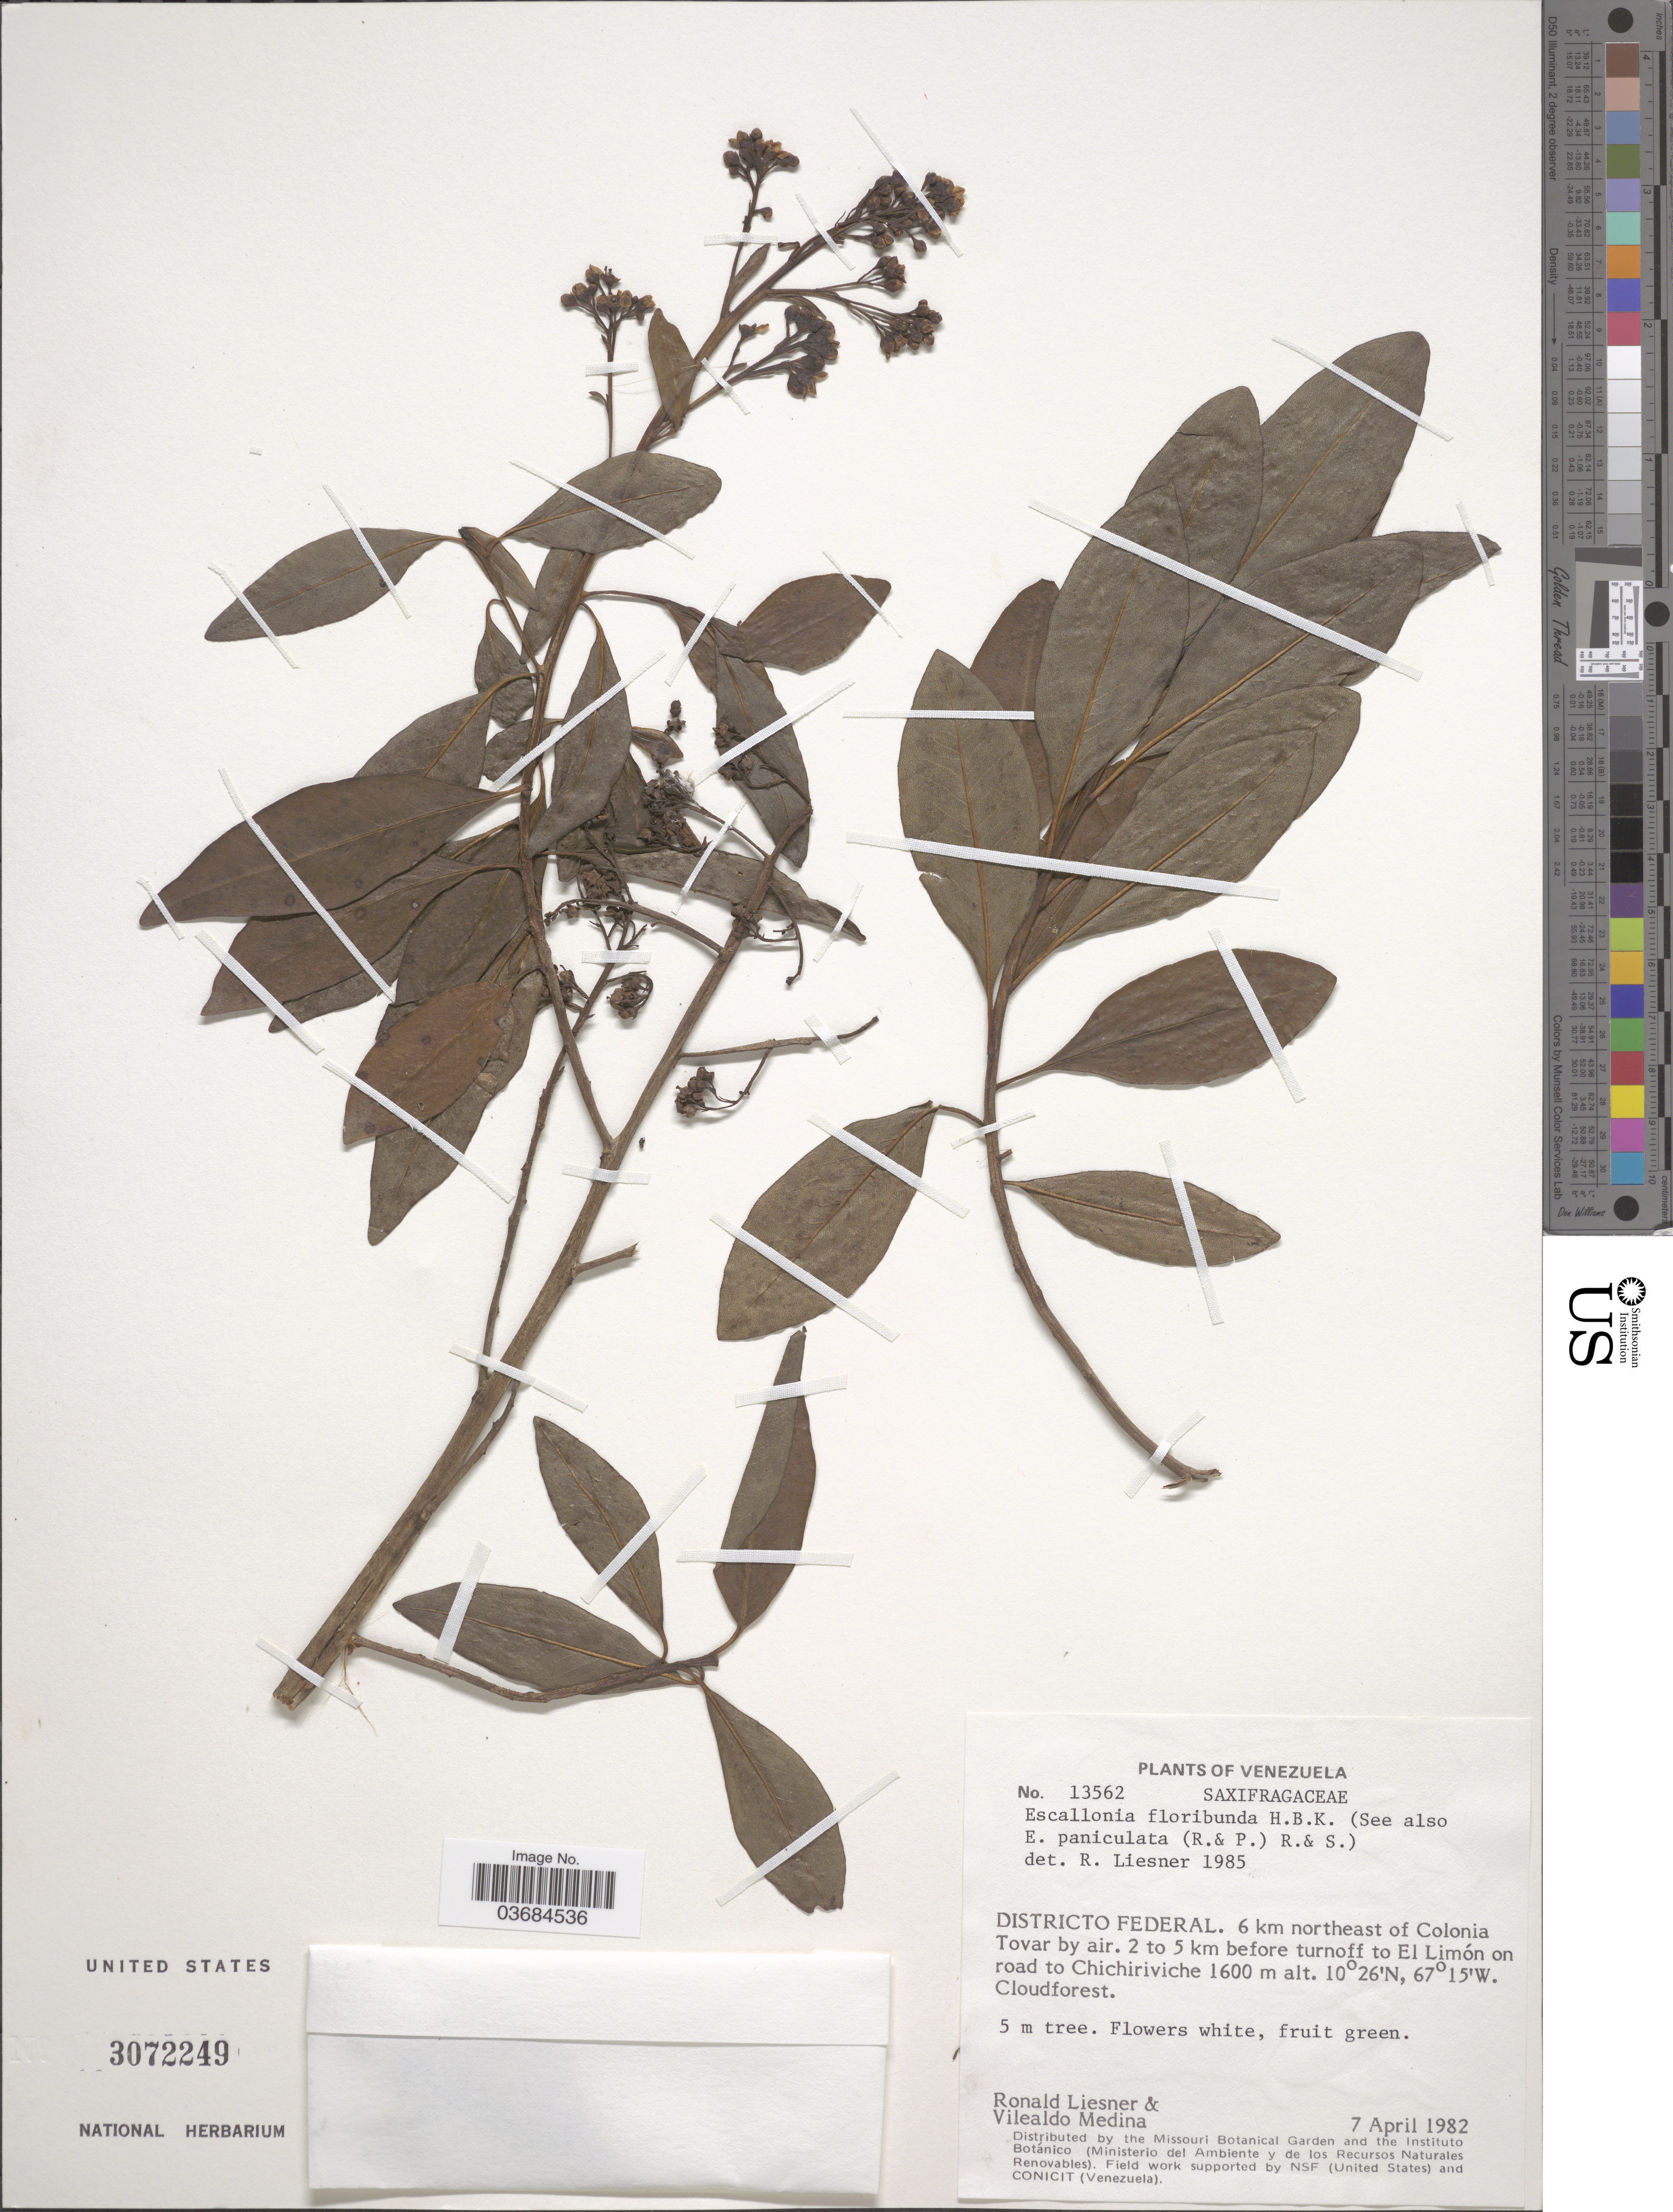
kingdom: Plantae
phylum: Tracheophyta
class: Magnoliopsida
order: Escalloniales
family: Escalloniaceae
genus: Escallonia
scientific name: Escallonia paniculata var. paniculata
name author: (Ruiz & Pav.) Roem. & Schult.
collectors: V. Medina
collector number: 13562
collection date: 1982-04-07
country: Venezuela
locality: Districto Federal. 6 km northeast of Colonia Tovar by air. 2 to 5 km before turnoff to El Limón on road to Chichiriviche.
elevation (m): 1600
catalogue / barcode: US 3072249